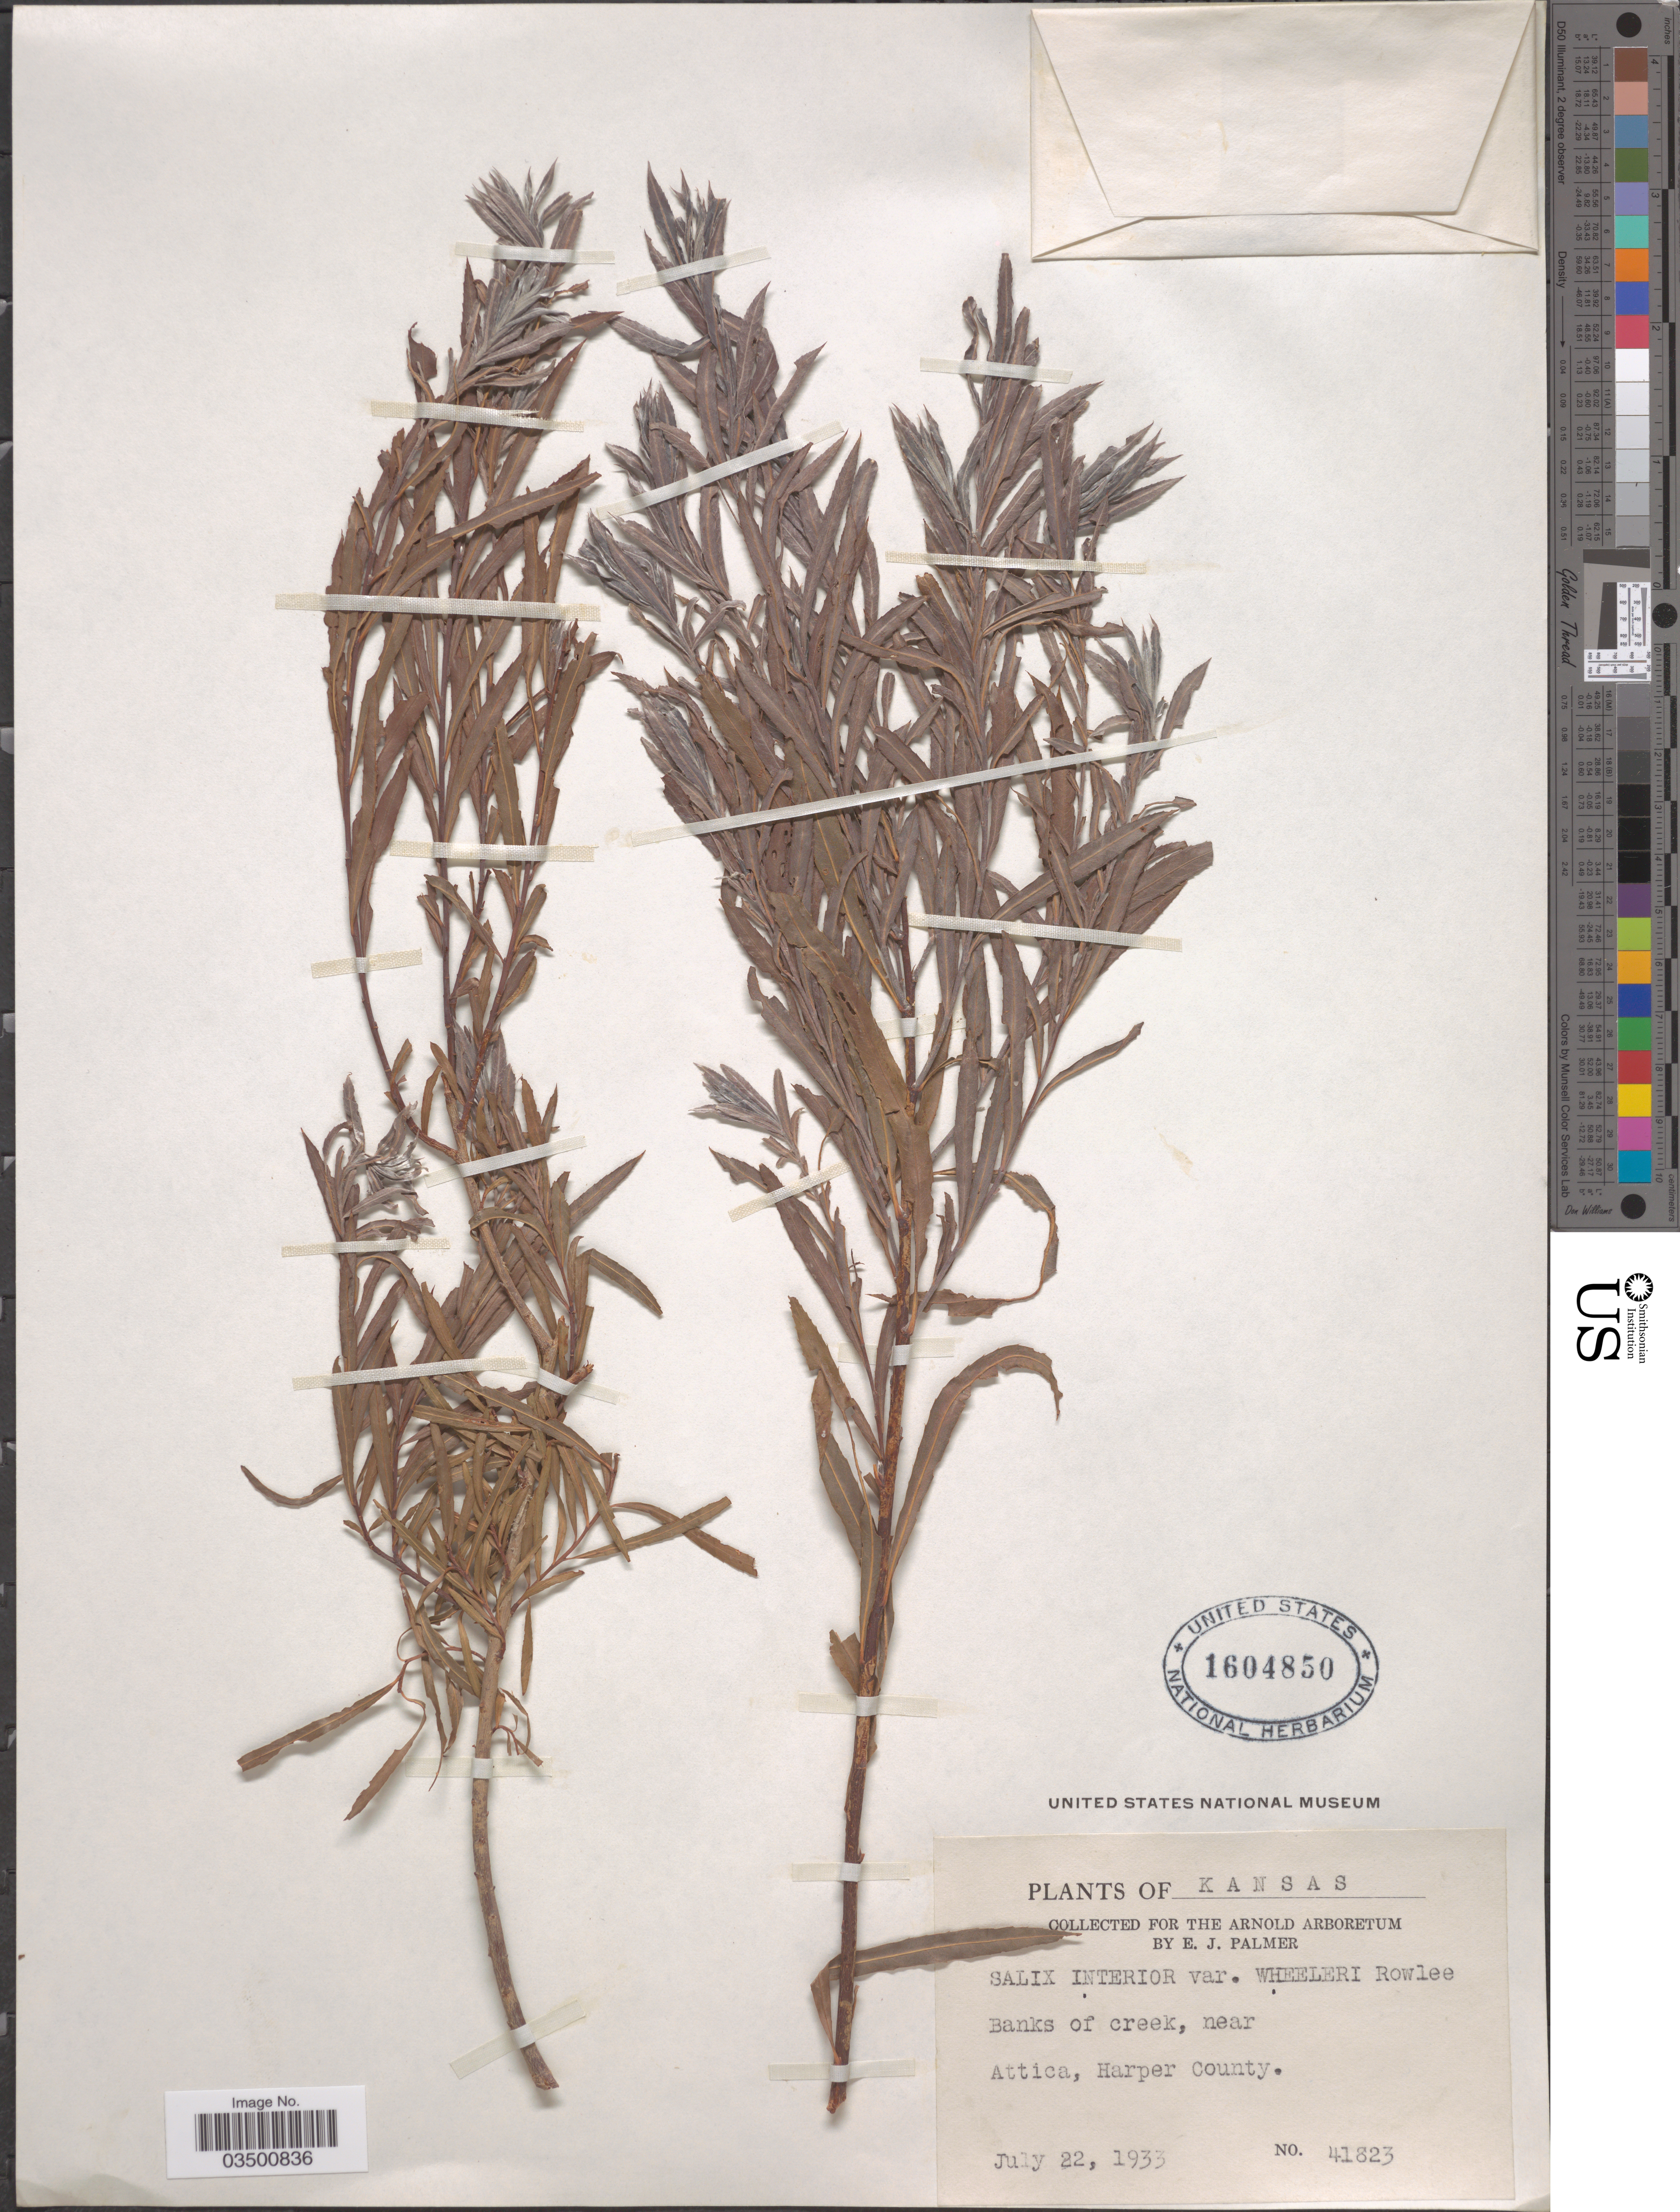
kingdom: Plantae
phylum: Tracheophyta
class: Magnoliopsida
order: Malpighiales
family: Salicaceae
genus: Salix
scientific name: Salix interior var. wheeleri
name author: Rowlee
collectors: E. J. Palmer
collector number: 41823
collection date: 1933-07-22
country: United States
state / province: Kansas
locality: Banks of creek, near Attica, Harper County.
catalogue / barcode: US 1604850